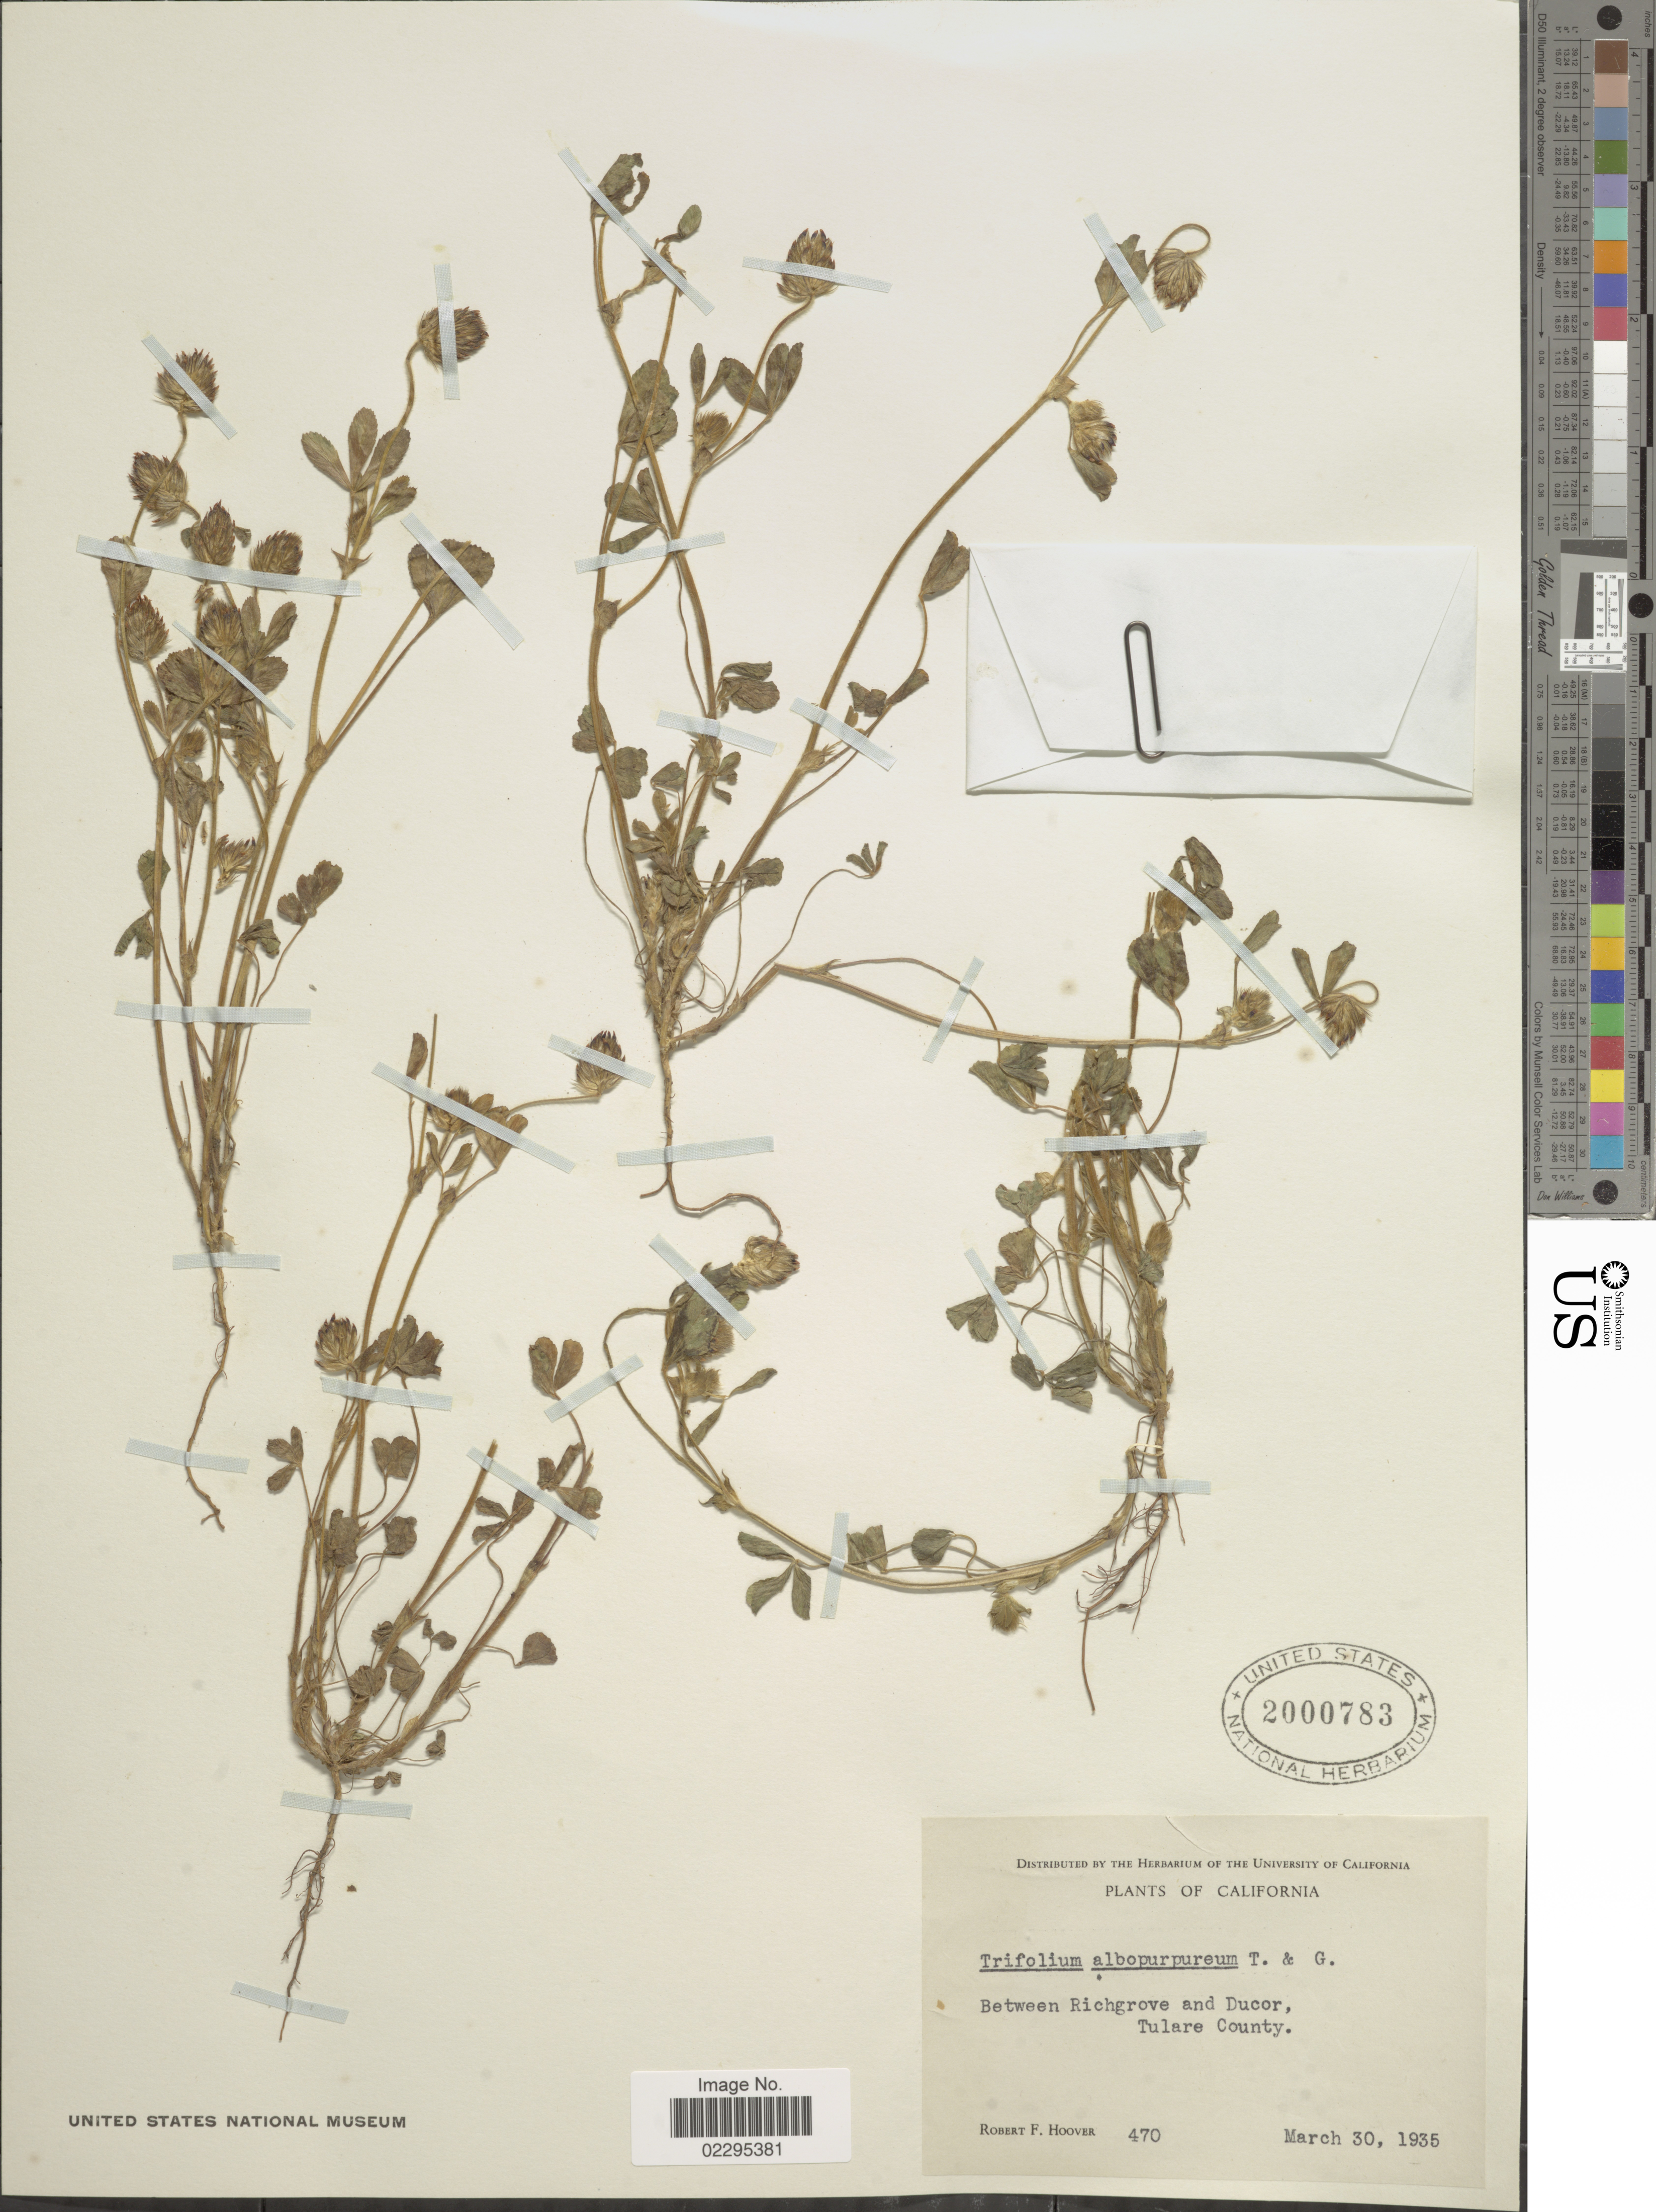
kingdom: Plantae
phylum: Tracheophyta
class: Magnoliopsida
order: Fabales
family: Fabaceae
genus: Trifolium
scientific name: Trifolium albopurpureum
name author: Torr. & A. Gray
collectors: R. F. Hoover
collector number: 470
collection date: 1935-03-30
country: United States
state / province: California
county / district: Tulare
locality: California, Between Richgrove and Ducor, Tulare County.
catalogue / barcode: US 2000783